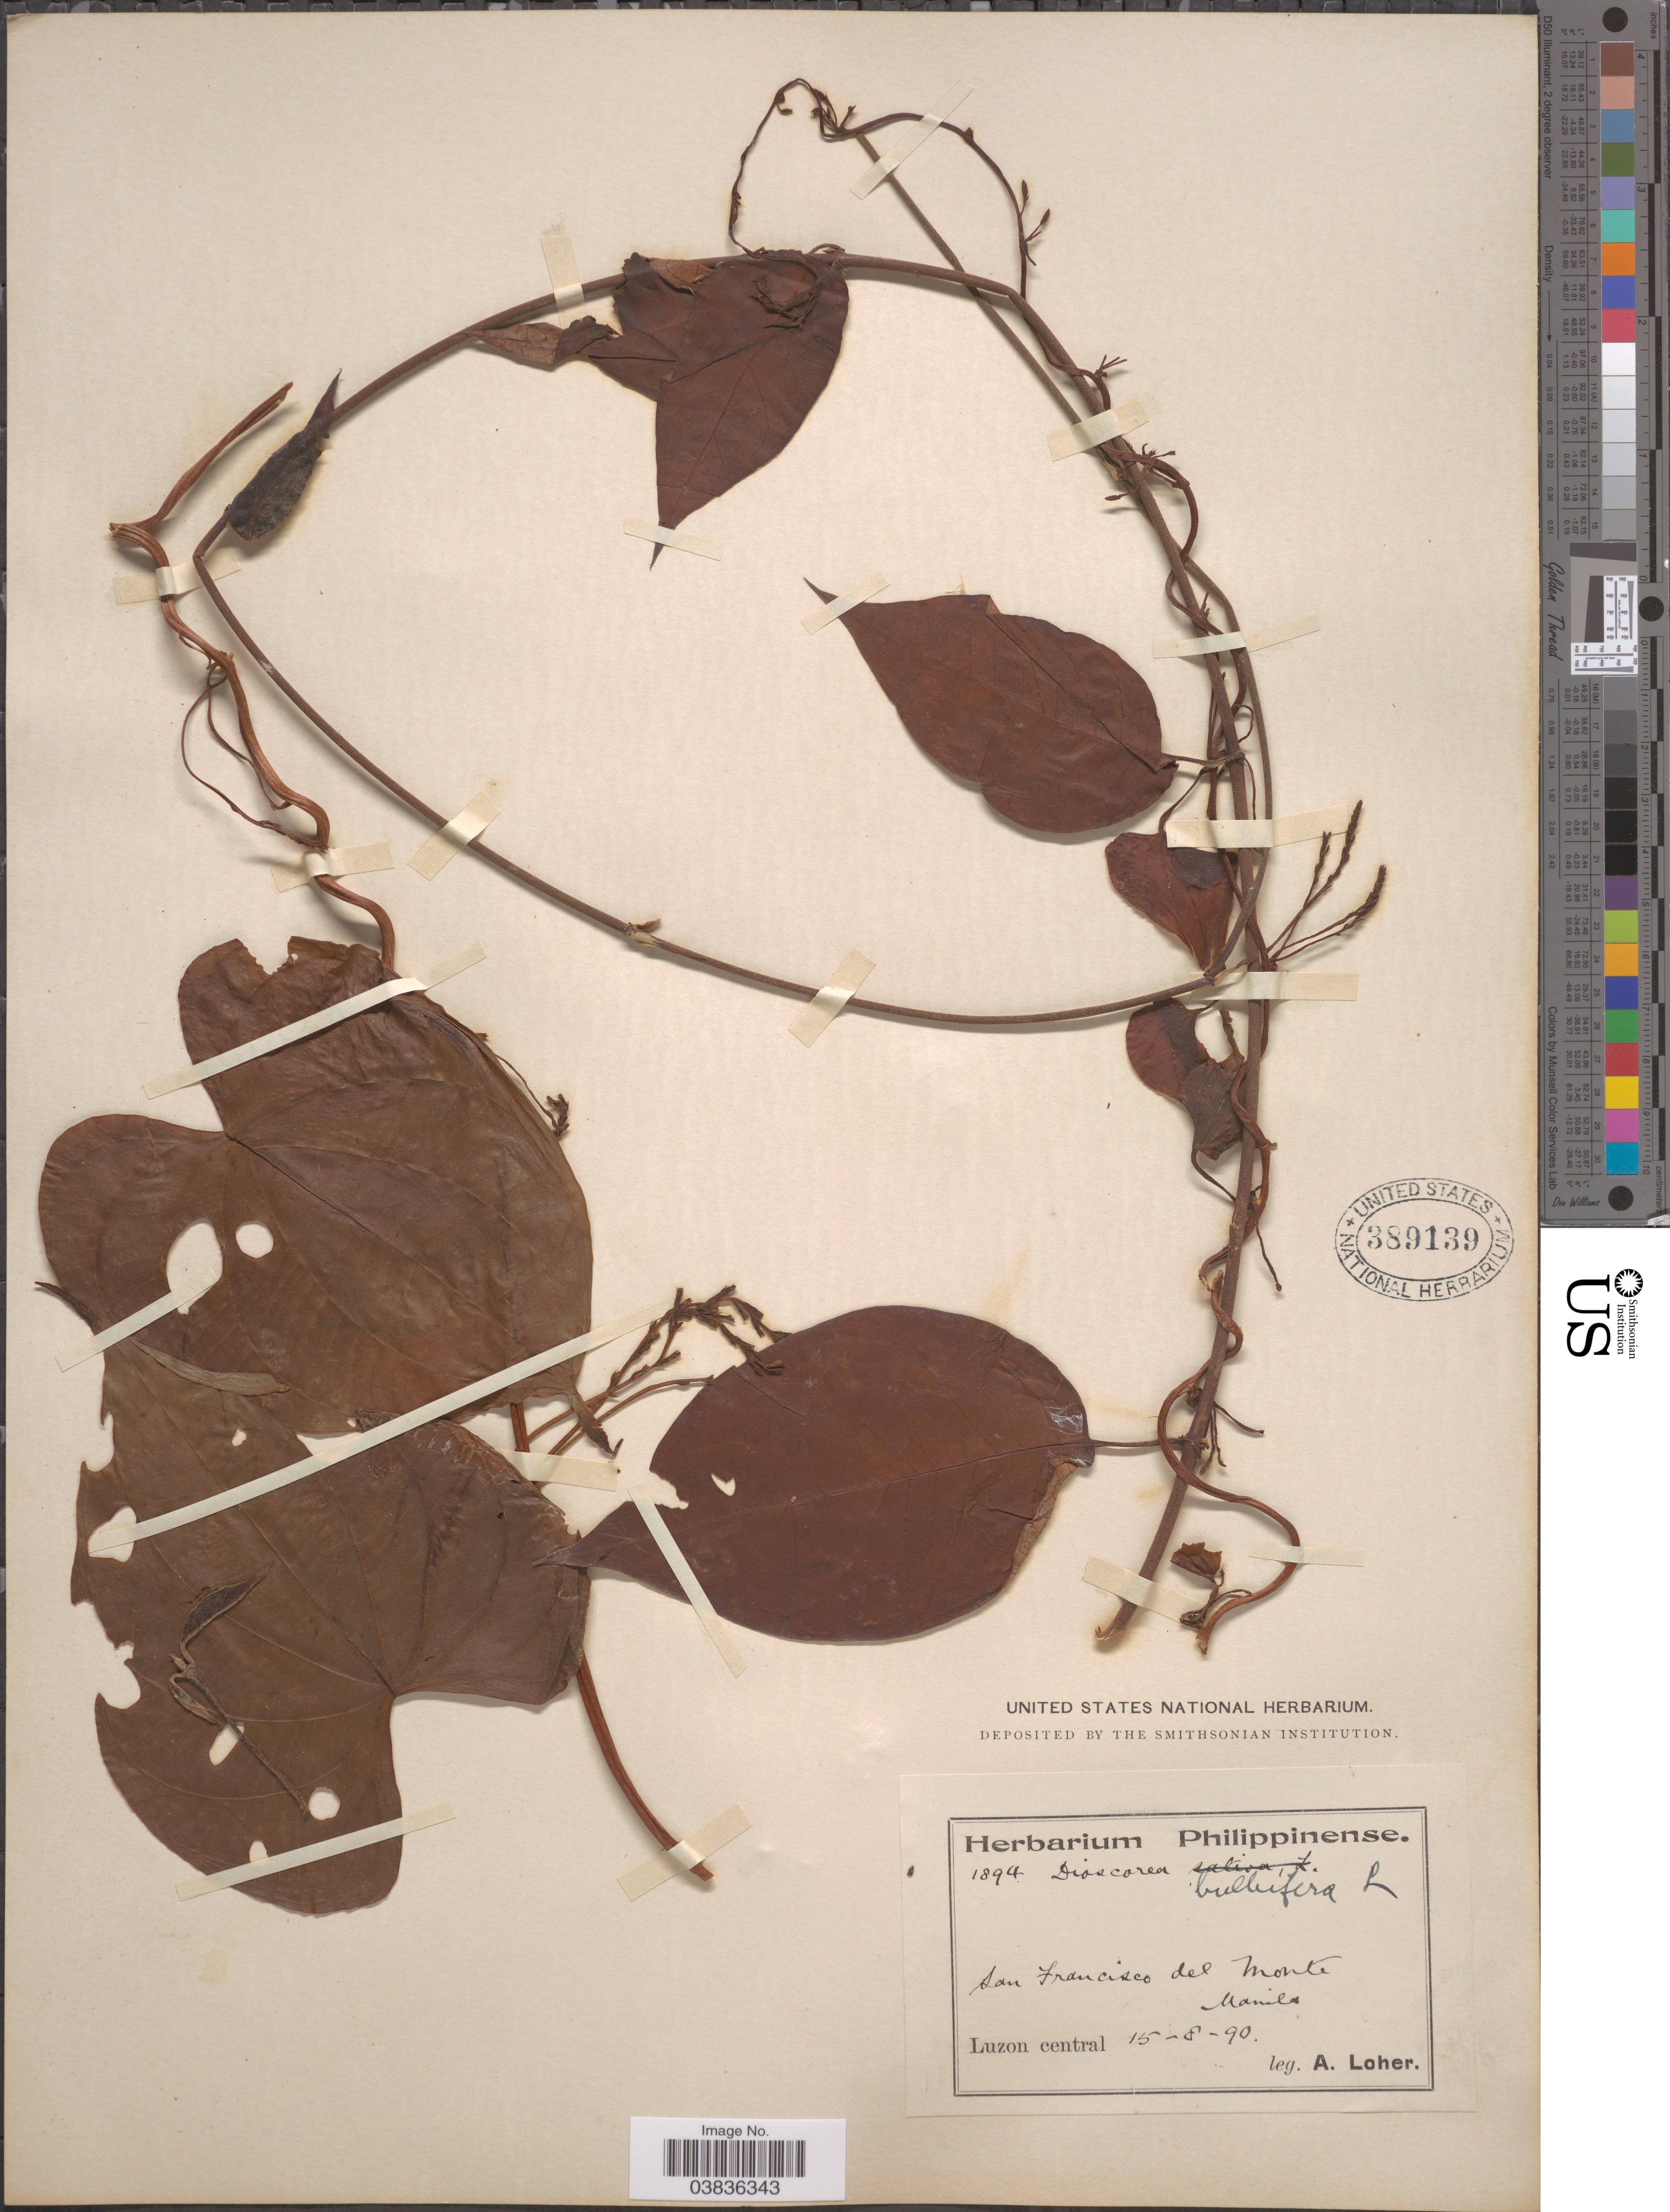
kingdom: Plantae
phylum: Tracheophyta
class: Liliopsida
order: Dioscoreales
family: Dioscoreaceae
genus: Dioscorea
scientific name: Dioscorea bulbifera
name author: L.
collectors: A. Loher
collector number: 1894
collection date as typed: Transcribed d/m/y: 15/8/90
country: Philippines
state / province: Central Luzon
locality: San Francisco del Monte. Manila. Luzon central.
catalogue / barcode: US 389139